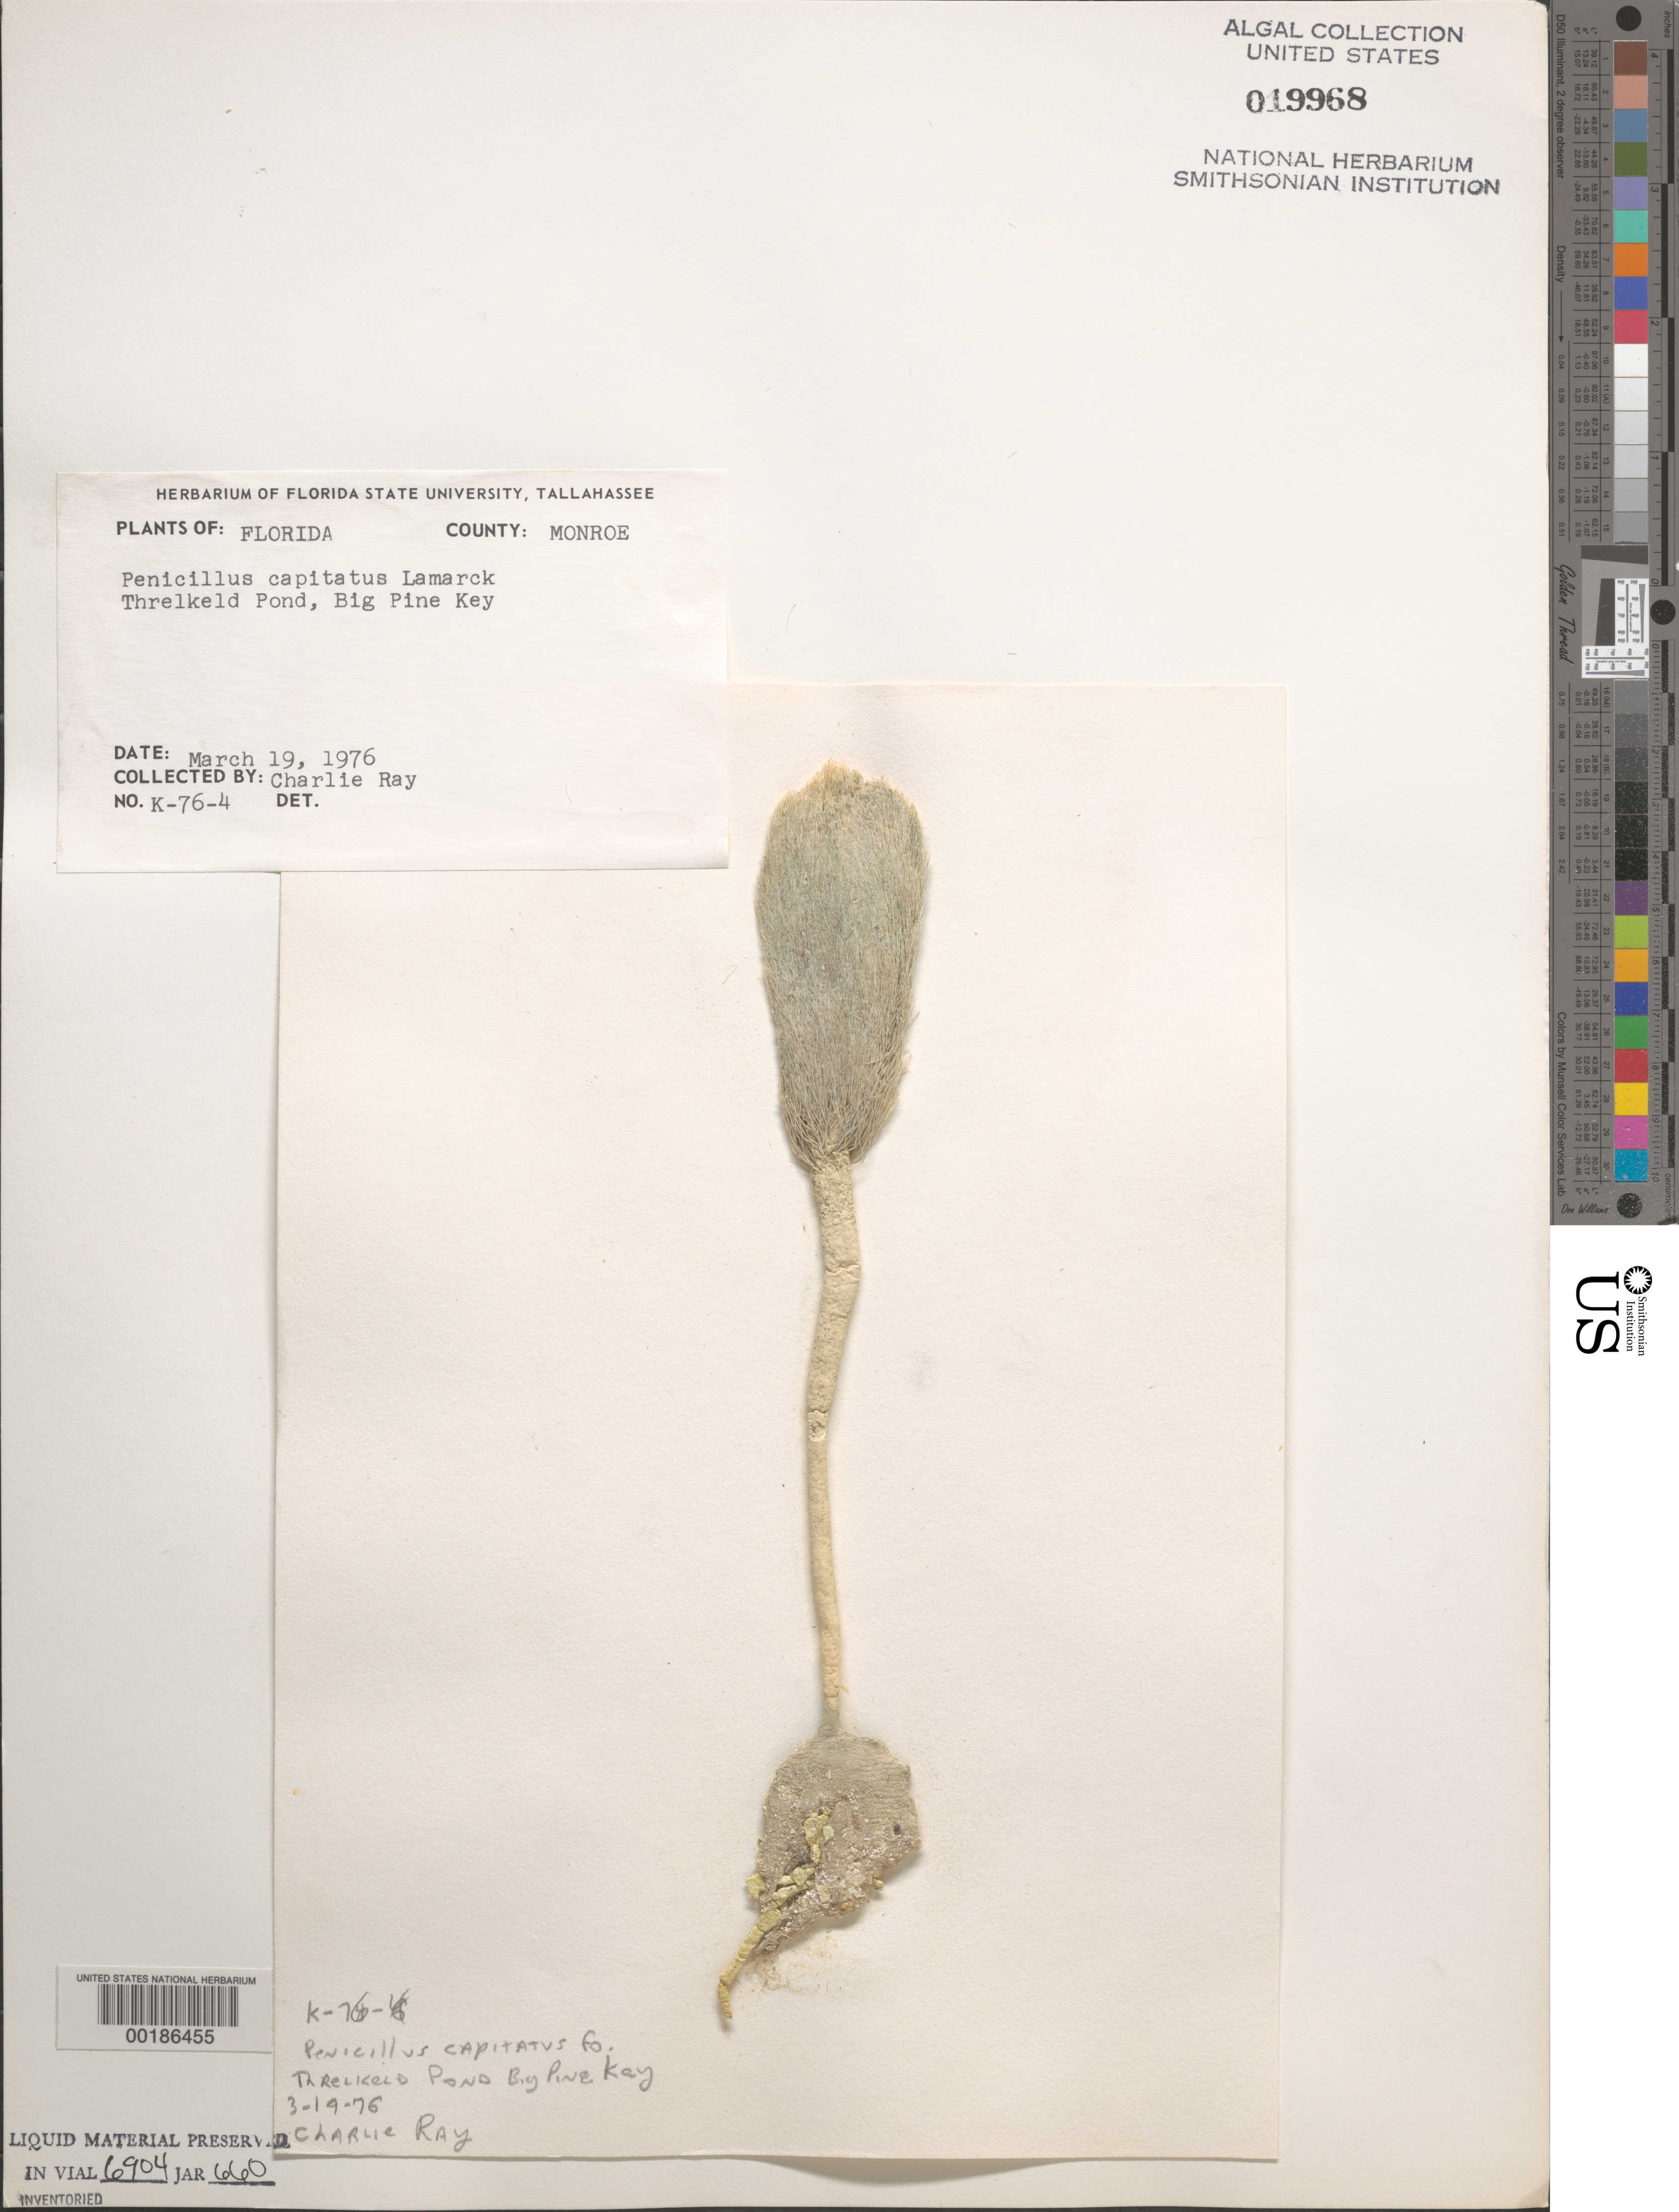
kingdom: Plantae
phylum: Chlorophyta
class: Ulvophyceae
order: Bryopsidales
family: Udoteaceae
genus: Penicillus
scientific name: Penicillus capitatus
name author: Lam.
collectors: C. Ray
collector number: K-76-4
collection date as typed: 19 Mar 1976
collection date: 1976-03-19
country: United States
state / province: Florida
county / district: Monroe County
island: Big Pine Key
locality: Threlkeld Pond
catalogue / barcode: US 19968